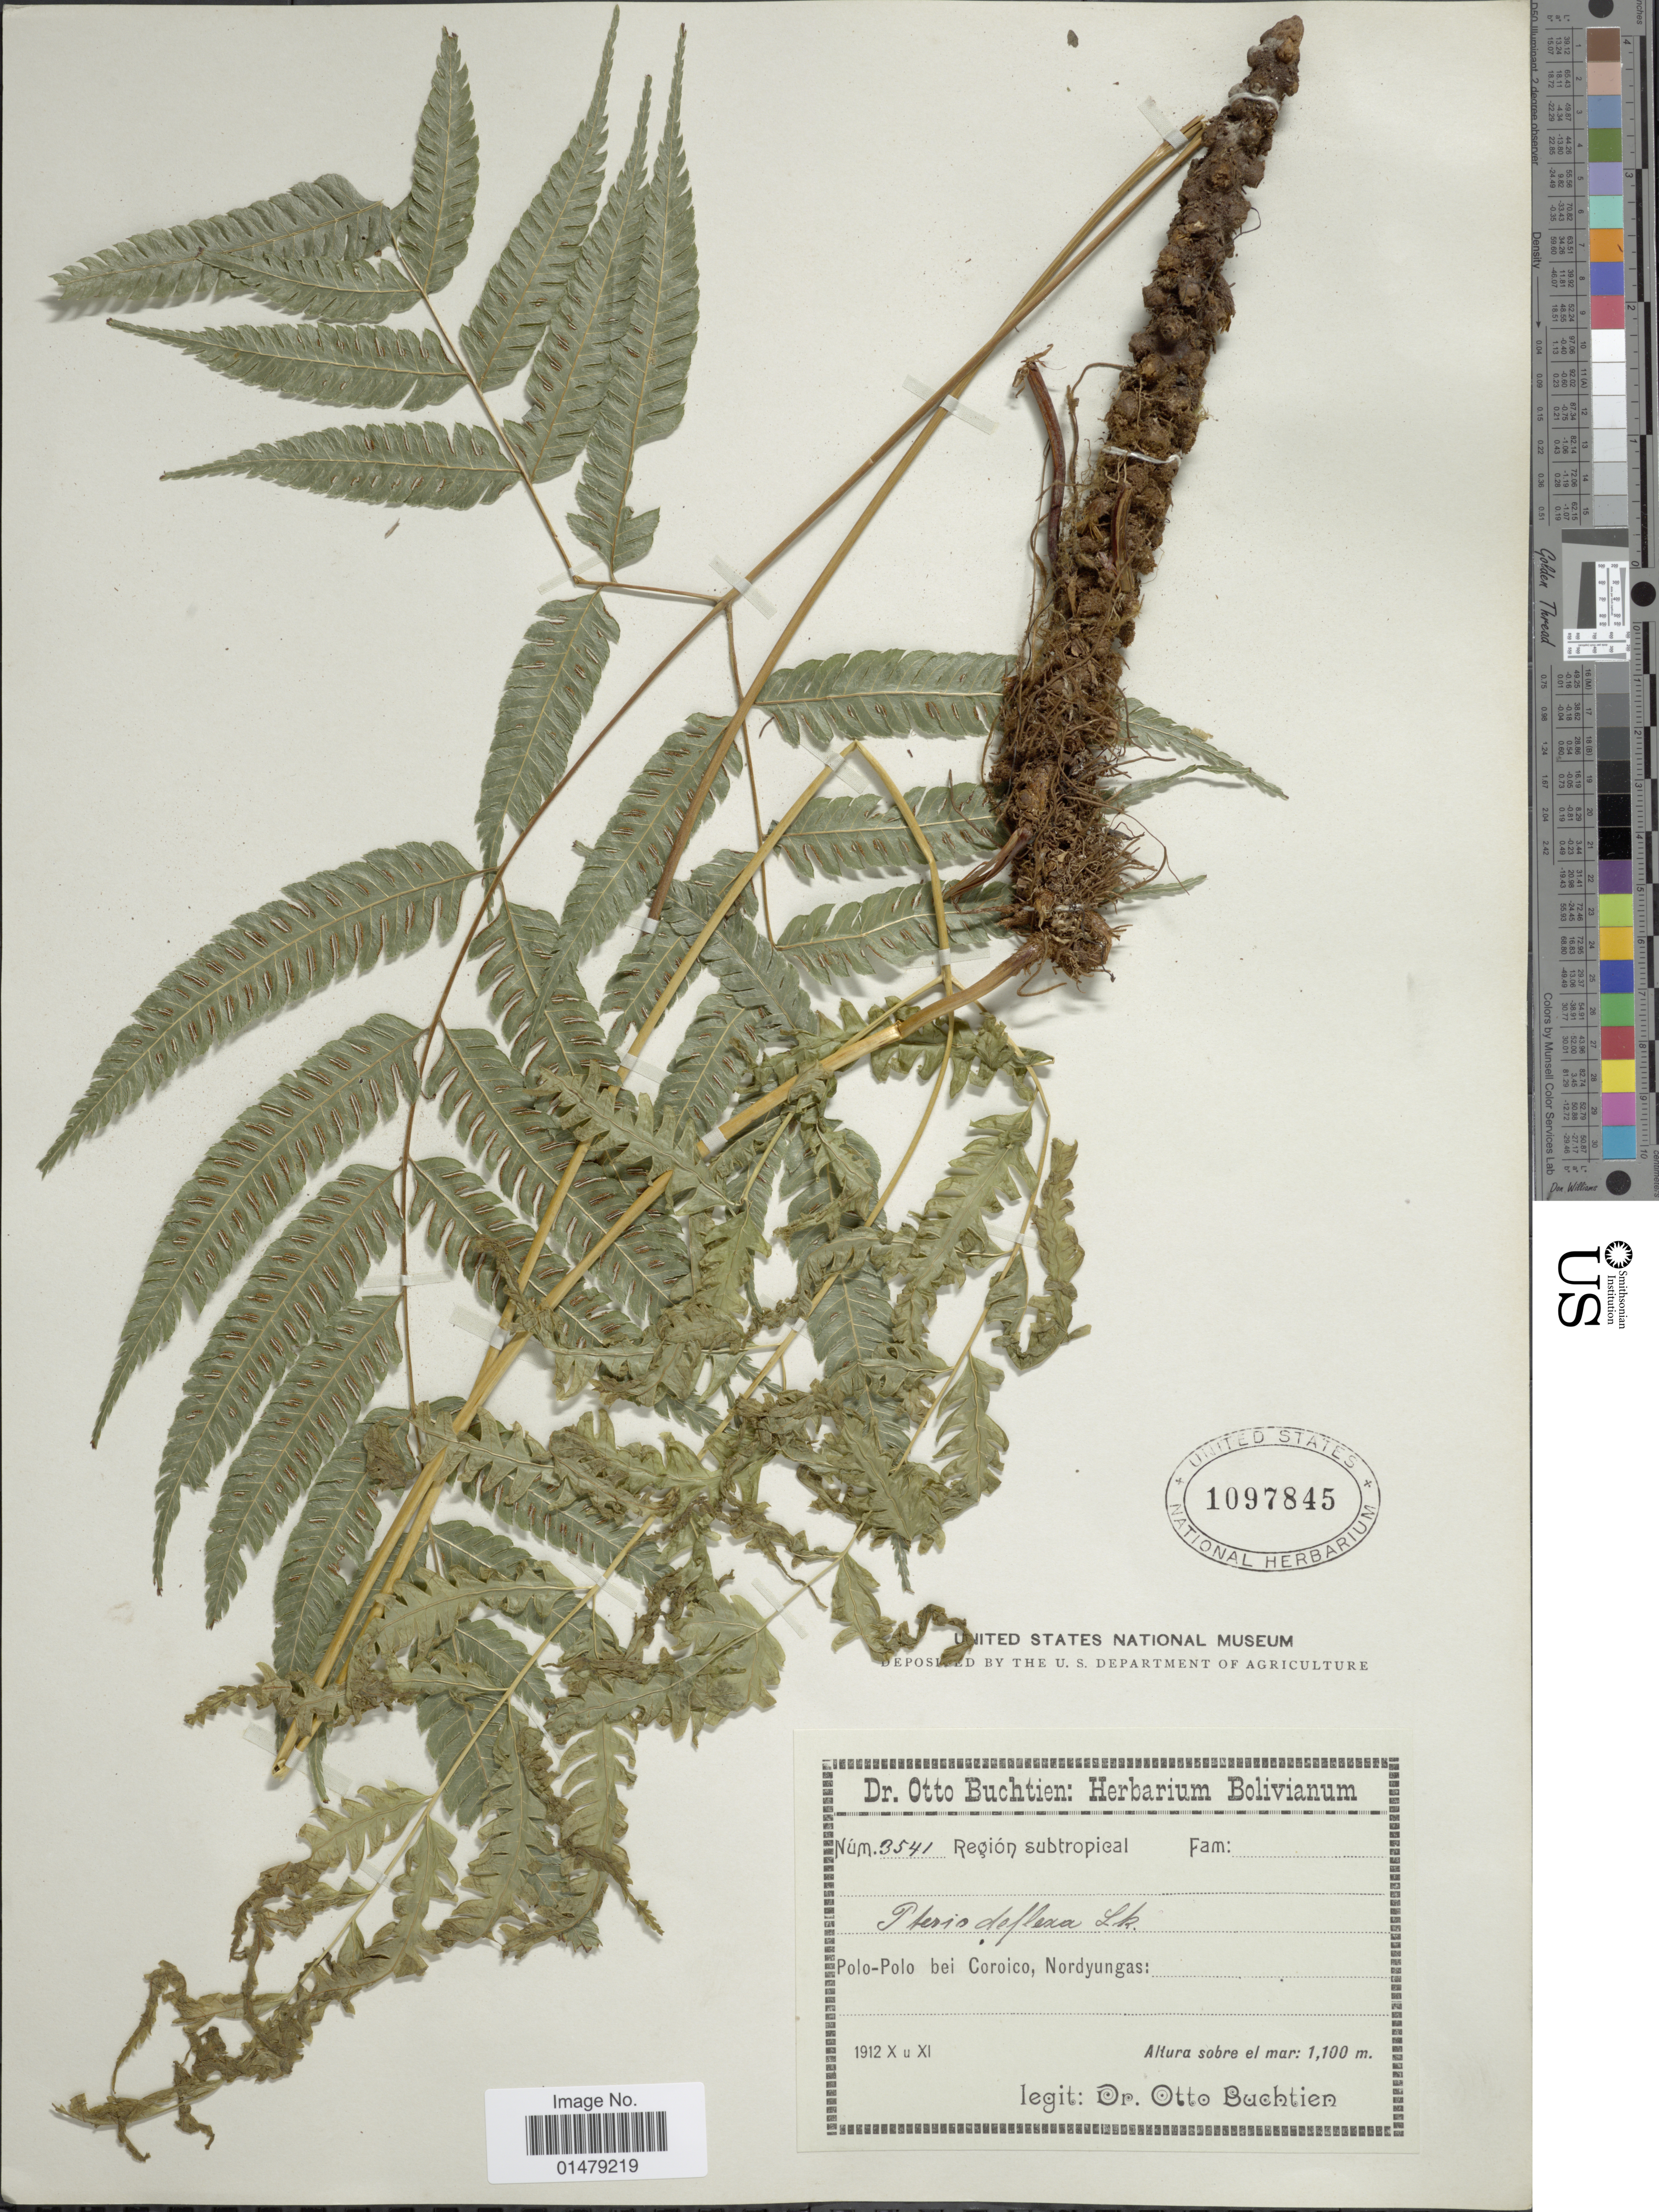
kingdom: Plantae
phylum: Tracheophyta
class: Polypodiopsida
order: Polypodiales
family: Pteridaceae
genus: Pteris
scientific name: Pteris deflexa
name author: Link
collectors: O. Buchtien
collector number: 3541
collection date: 1912-10/1912-11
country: Bolivia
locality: Polo-Polo bei Coroica, Nordyungas.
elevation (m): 1100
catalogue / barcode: US 1097845